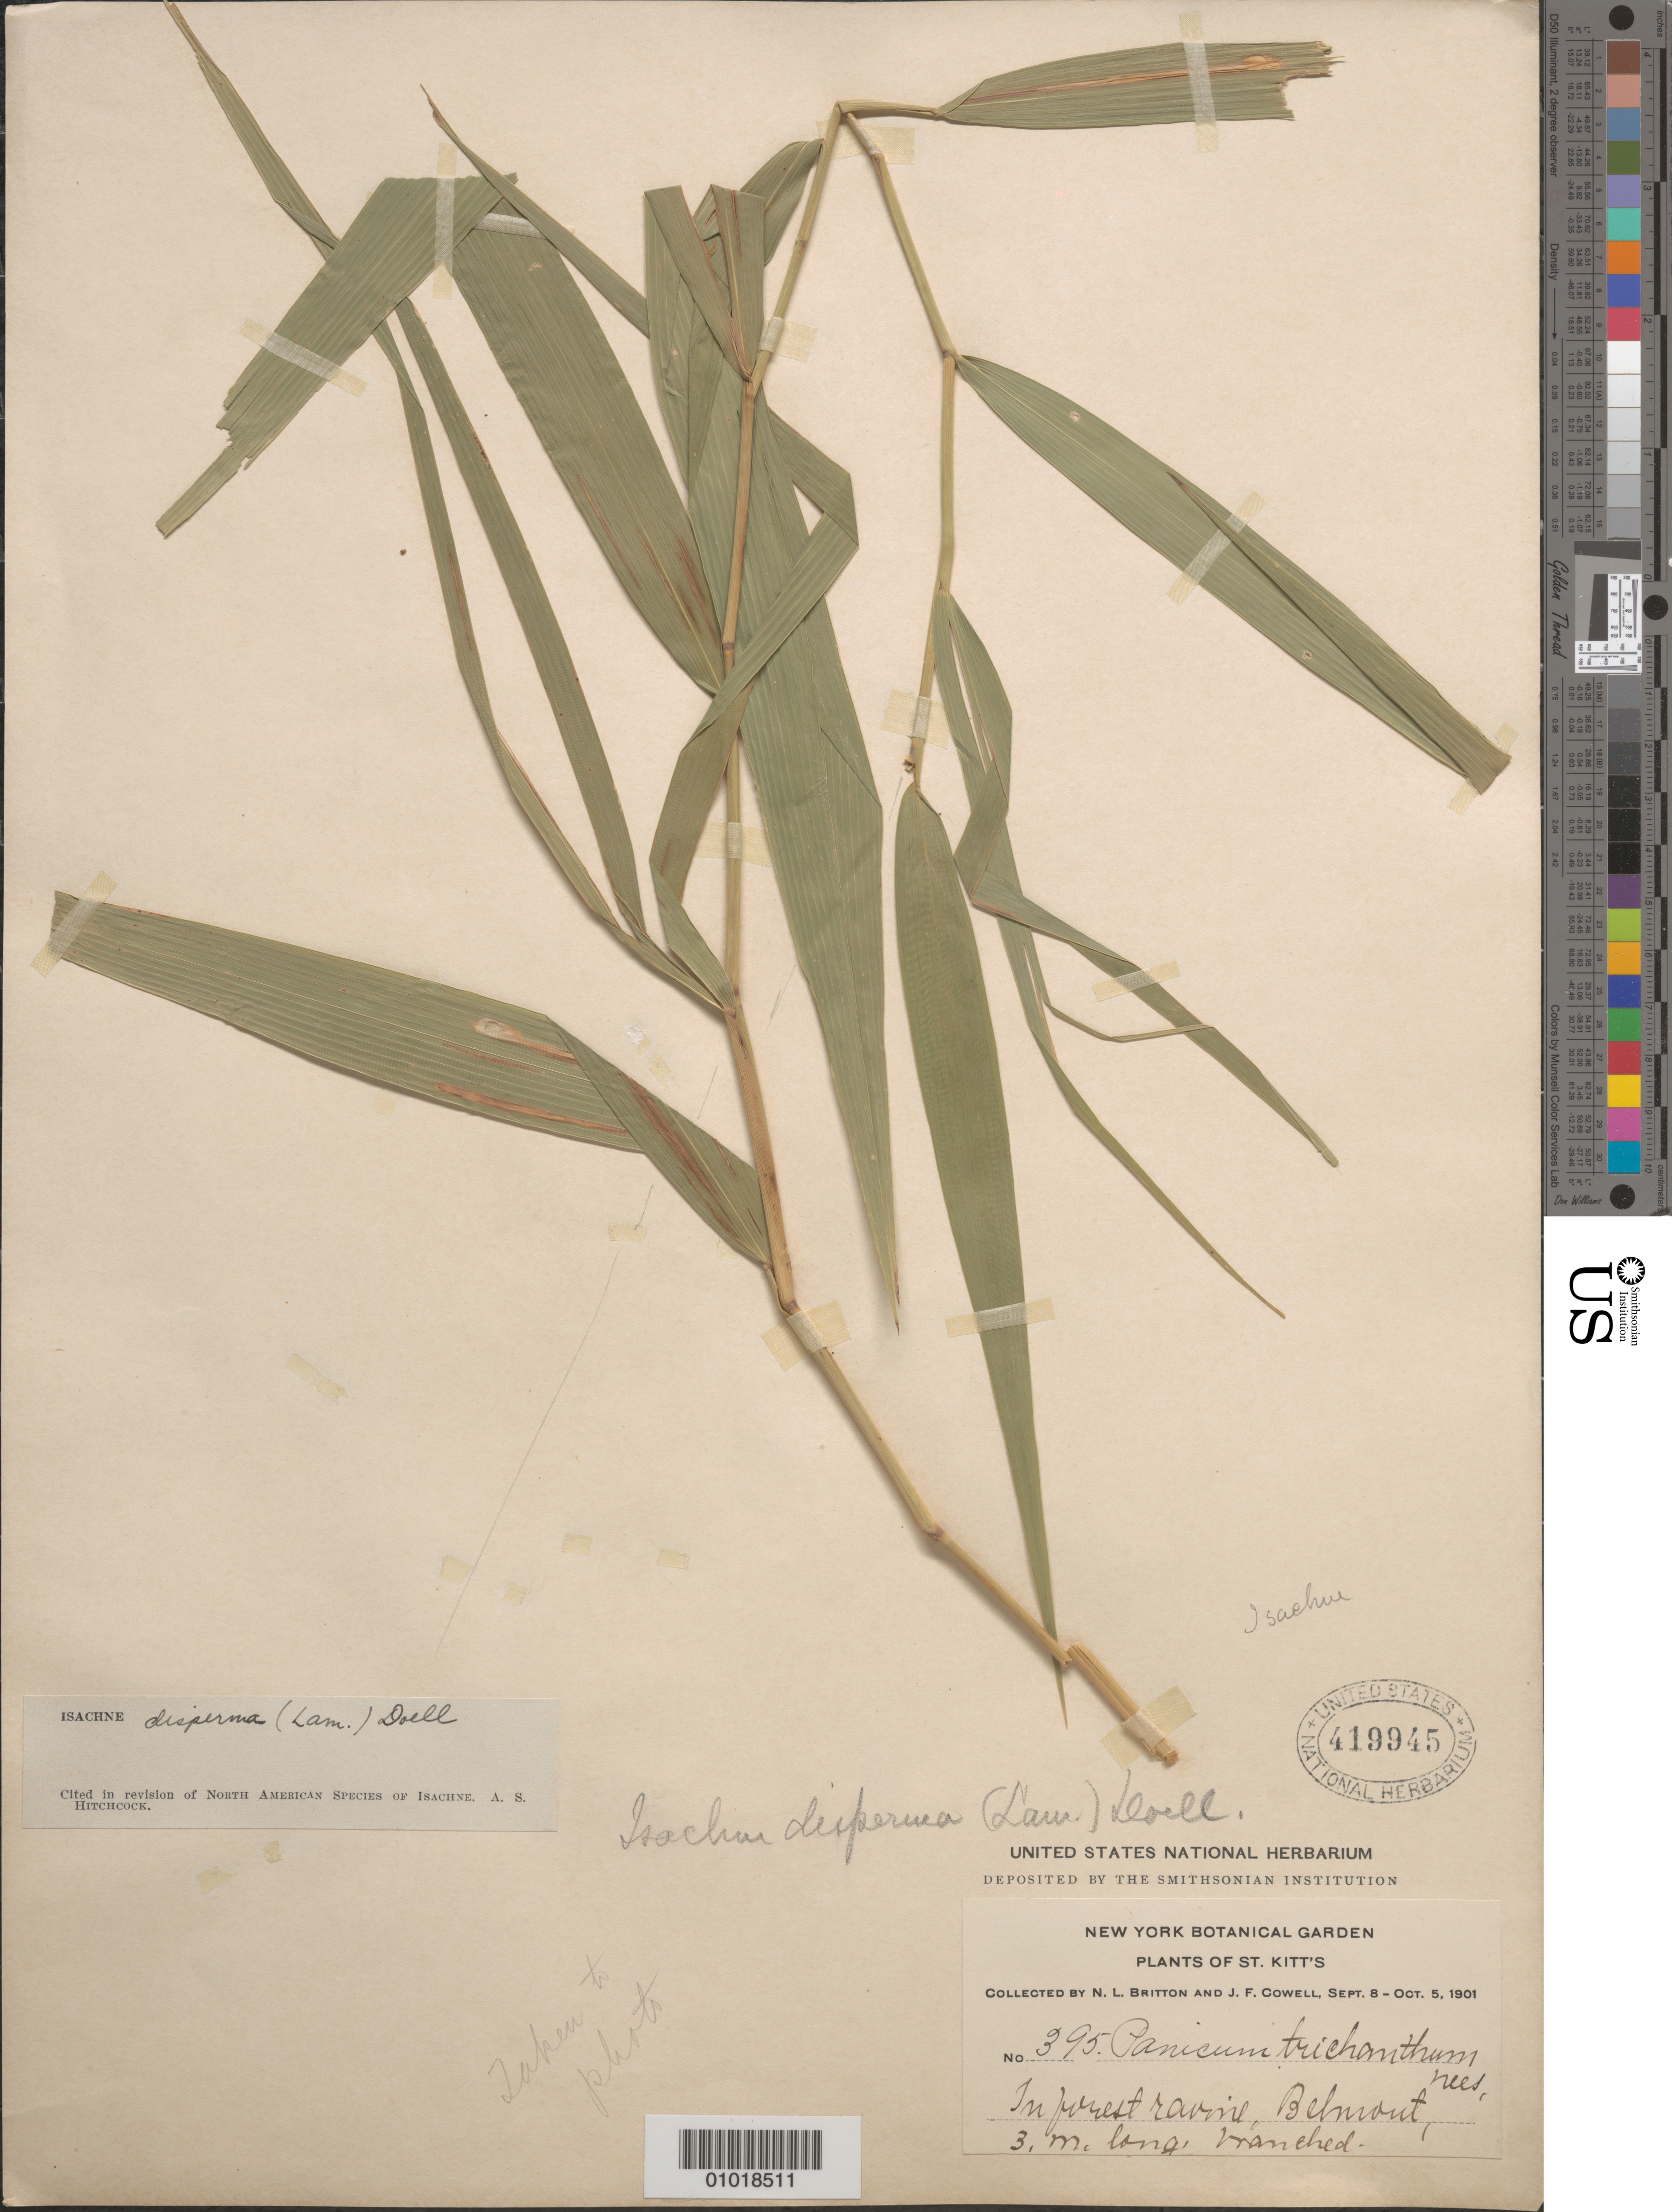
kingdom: Plantae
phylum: Tracheophyta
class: Liliopsida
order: Poales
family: Poaceae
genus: Isachne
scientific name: Isachne disperma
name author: (Lam.) Döll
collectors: N. Britton & J. F. Cowell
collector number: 395 dupl.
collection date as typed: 08 Sep 1901 to 05 Oct 1901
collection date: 1901-09-08/1901-10-05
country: St. Christopher-Nevis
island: St. Christopher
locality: In forest ravine, belmont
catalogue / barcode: US 419945